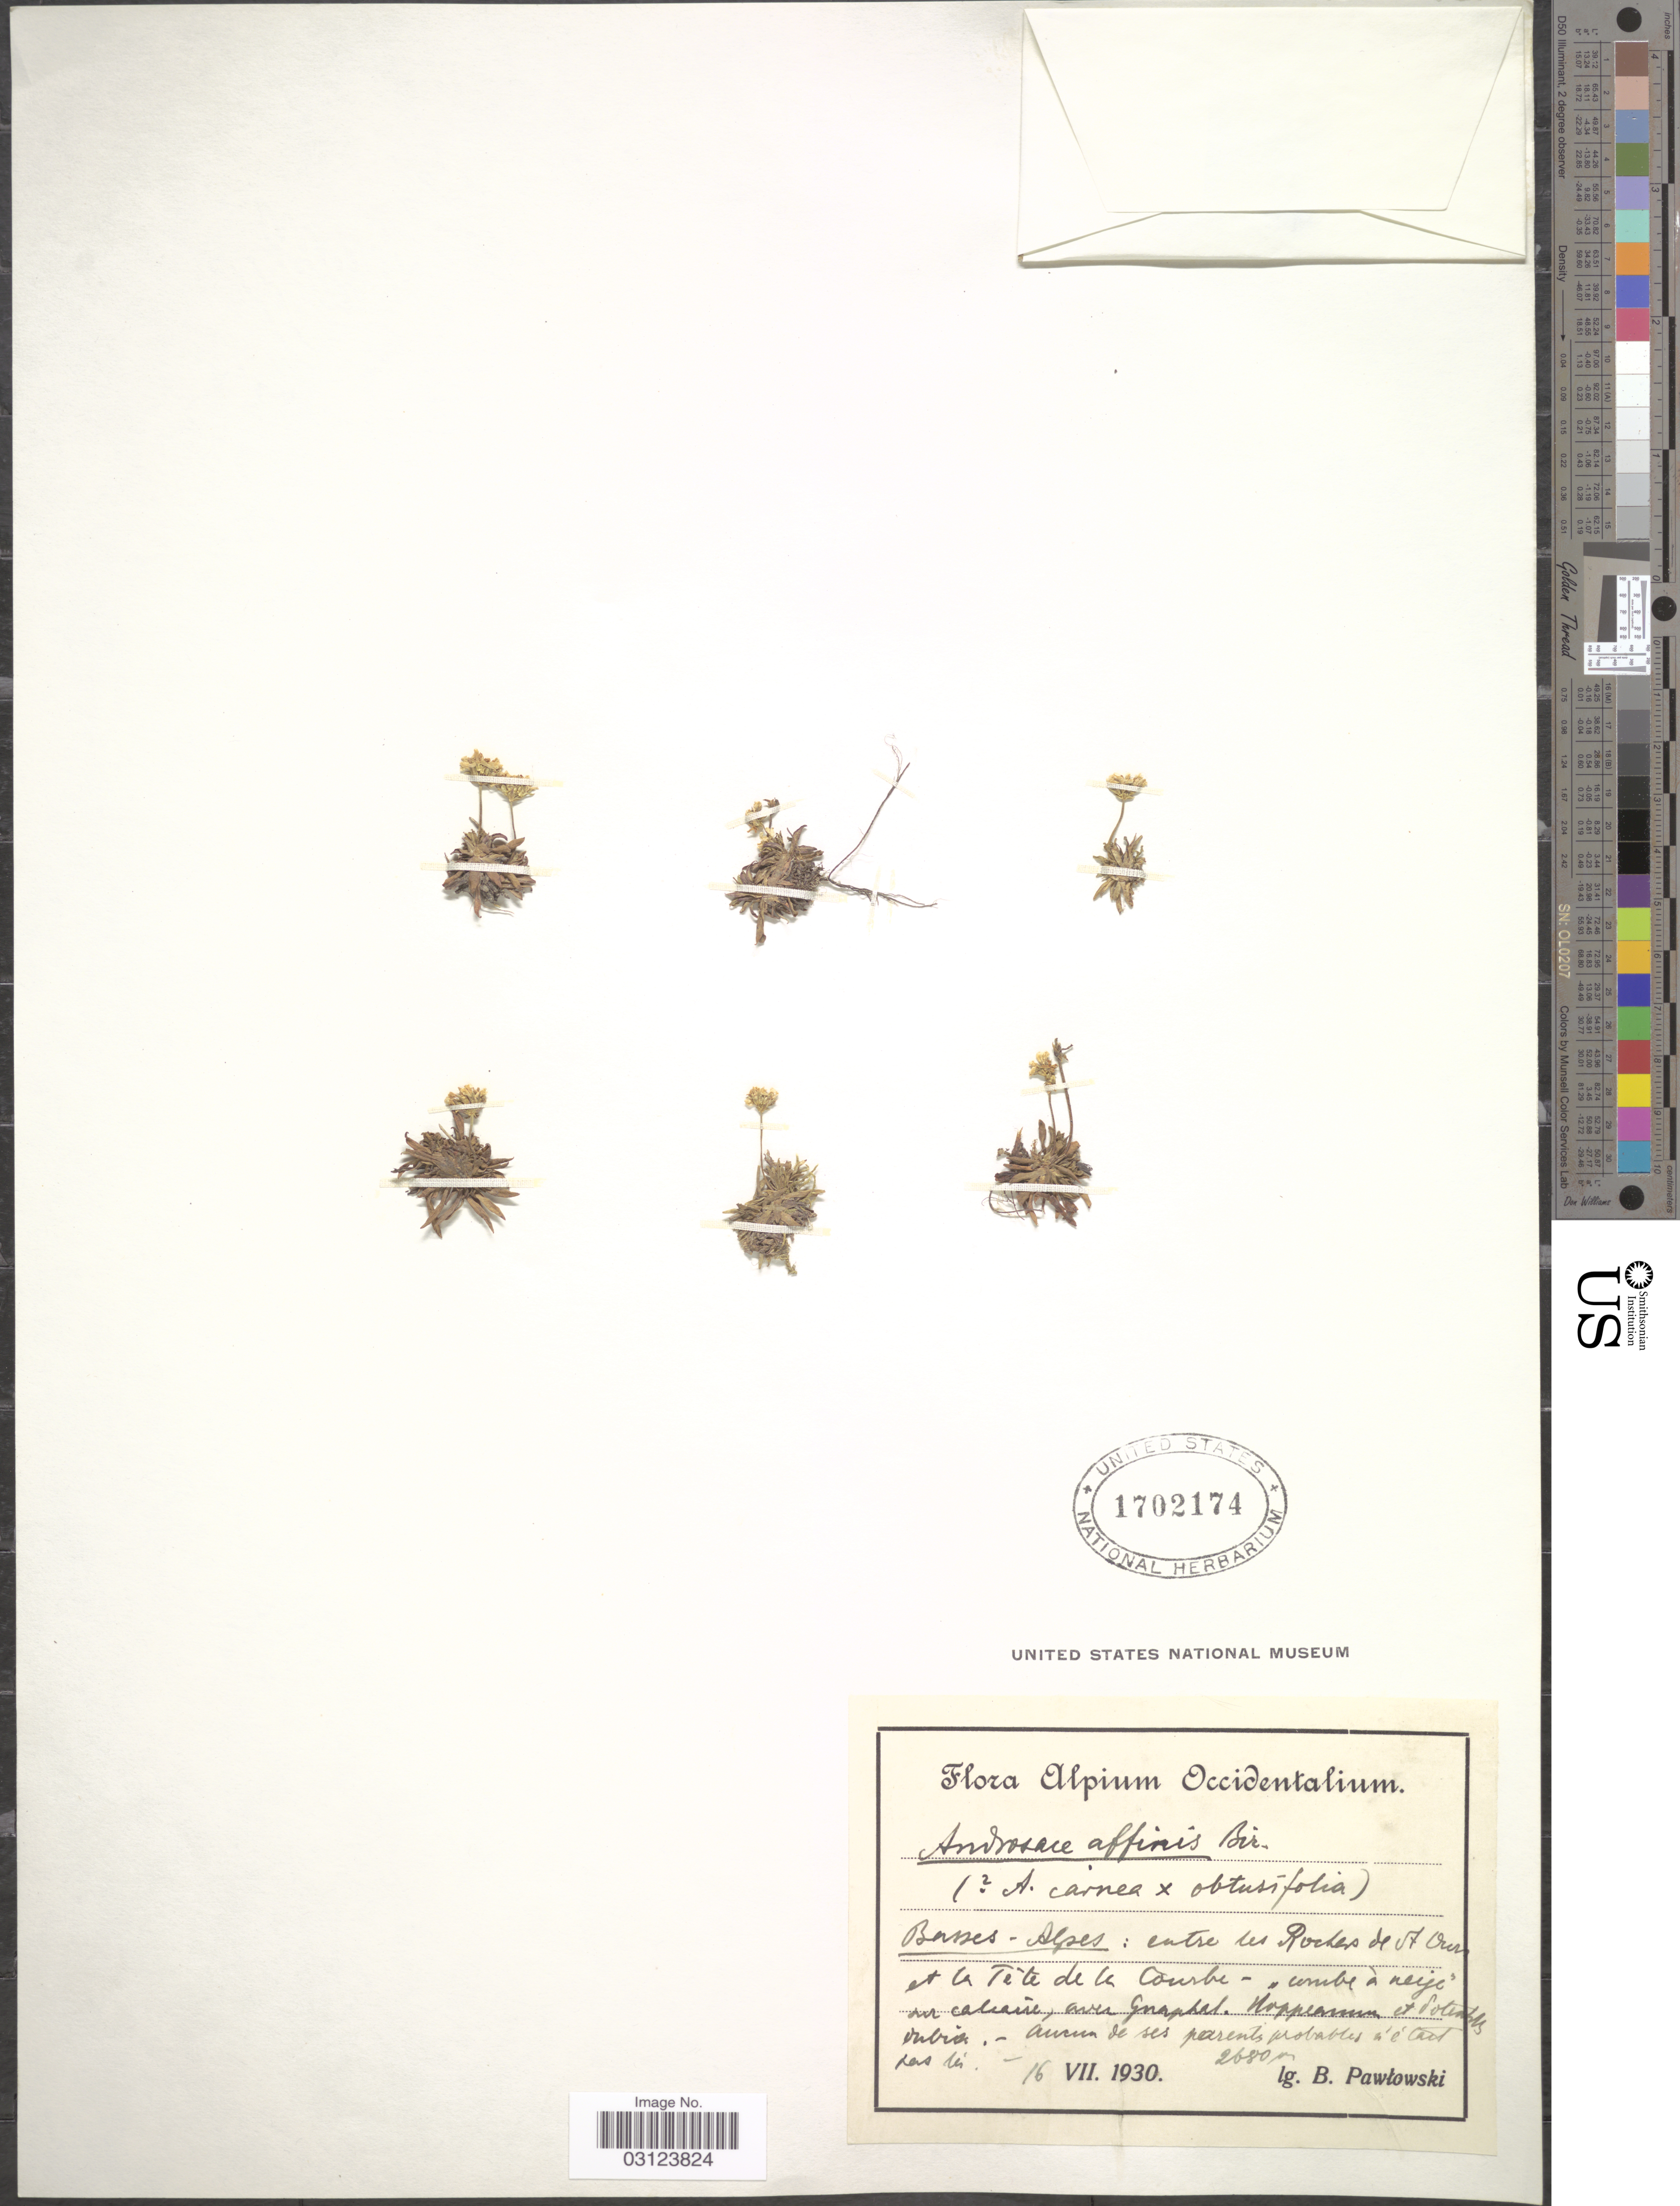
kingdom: Plantae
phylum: Tracheophyta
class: Magnoliopsida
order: Ericales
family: Primulaceae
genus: Androsace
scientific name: Androsace adfinis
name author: Biroli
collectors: B. Pawtowski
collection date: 1930-07-16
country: France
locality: Alpium Occidentalium, Basses-Alpes: entre les Roches de et Ours et la Téte de la Courbe.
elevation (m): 2680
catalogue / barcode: US 1702174